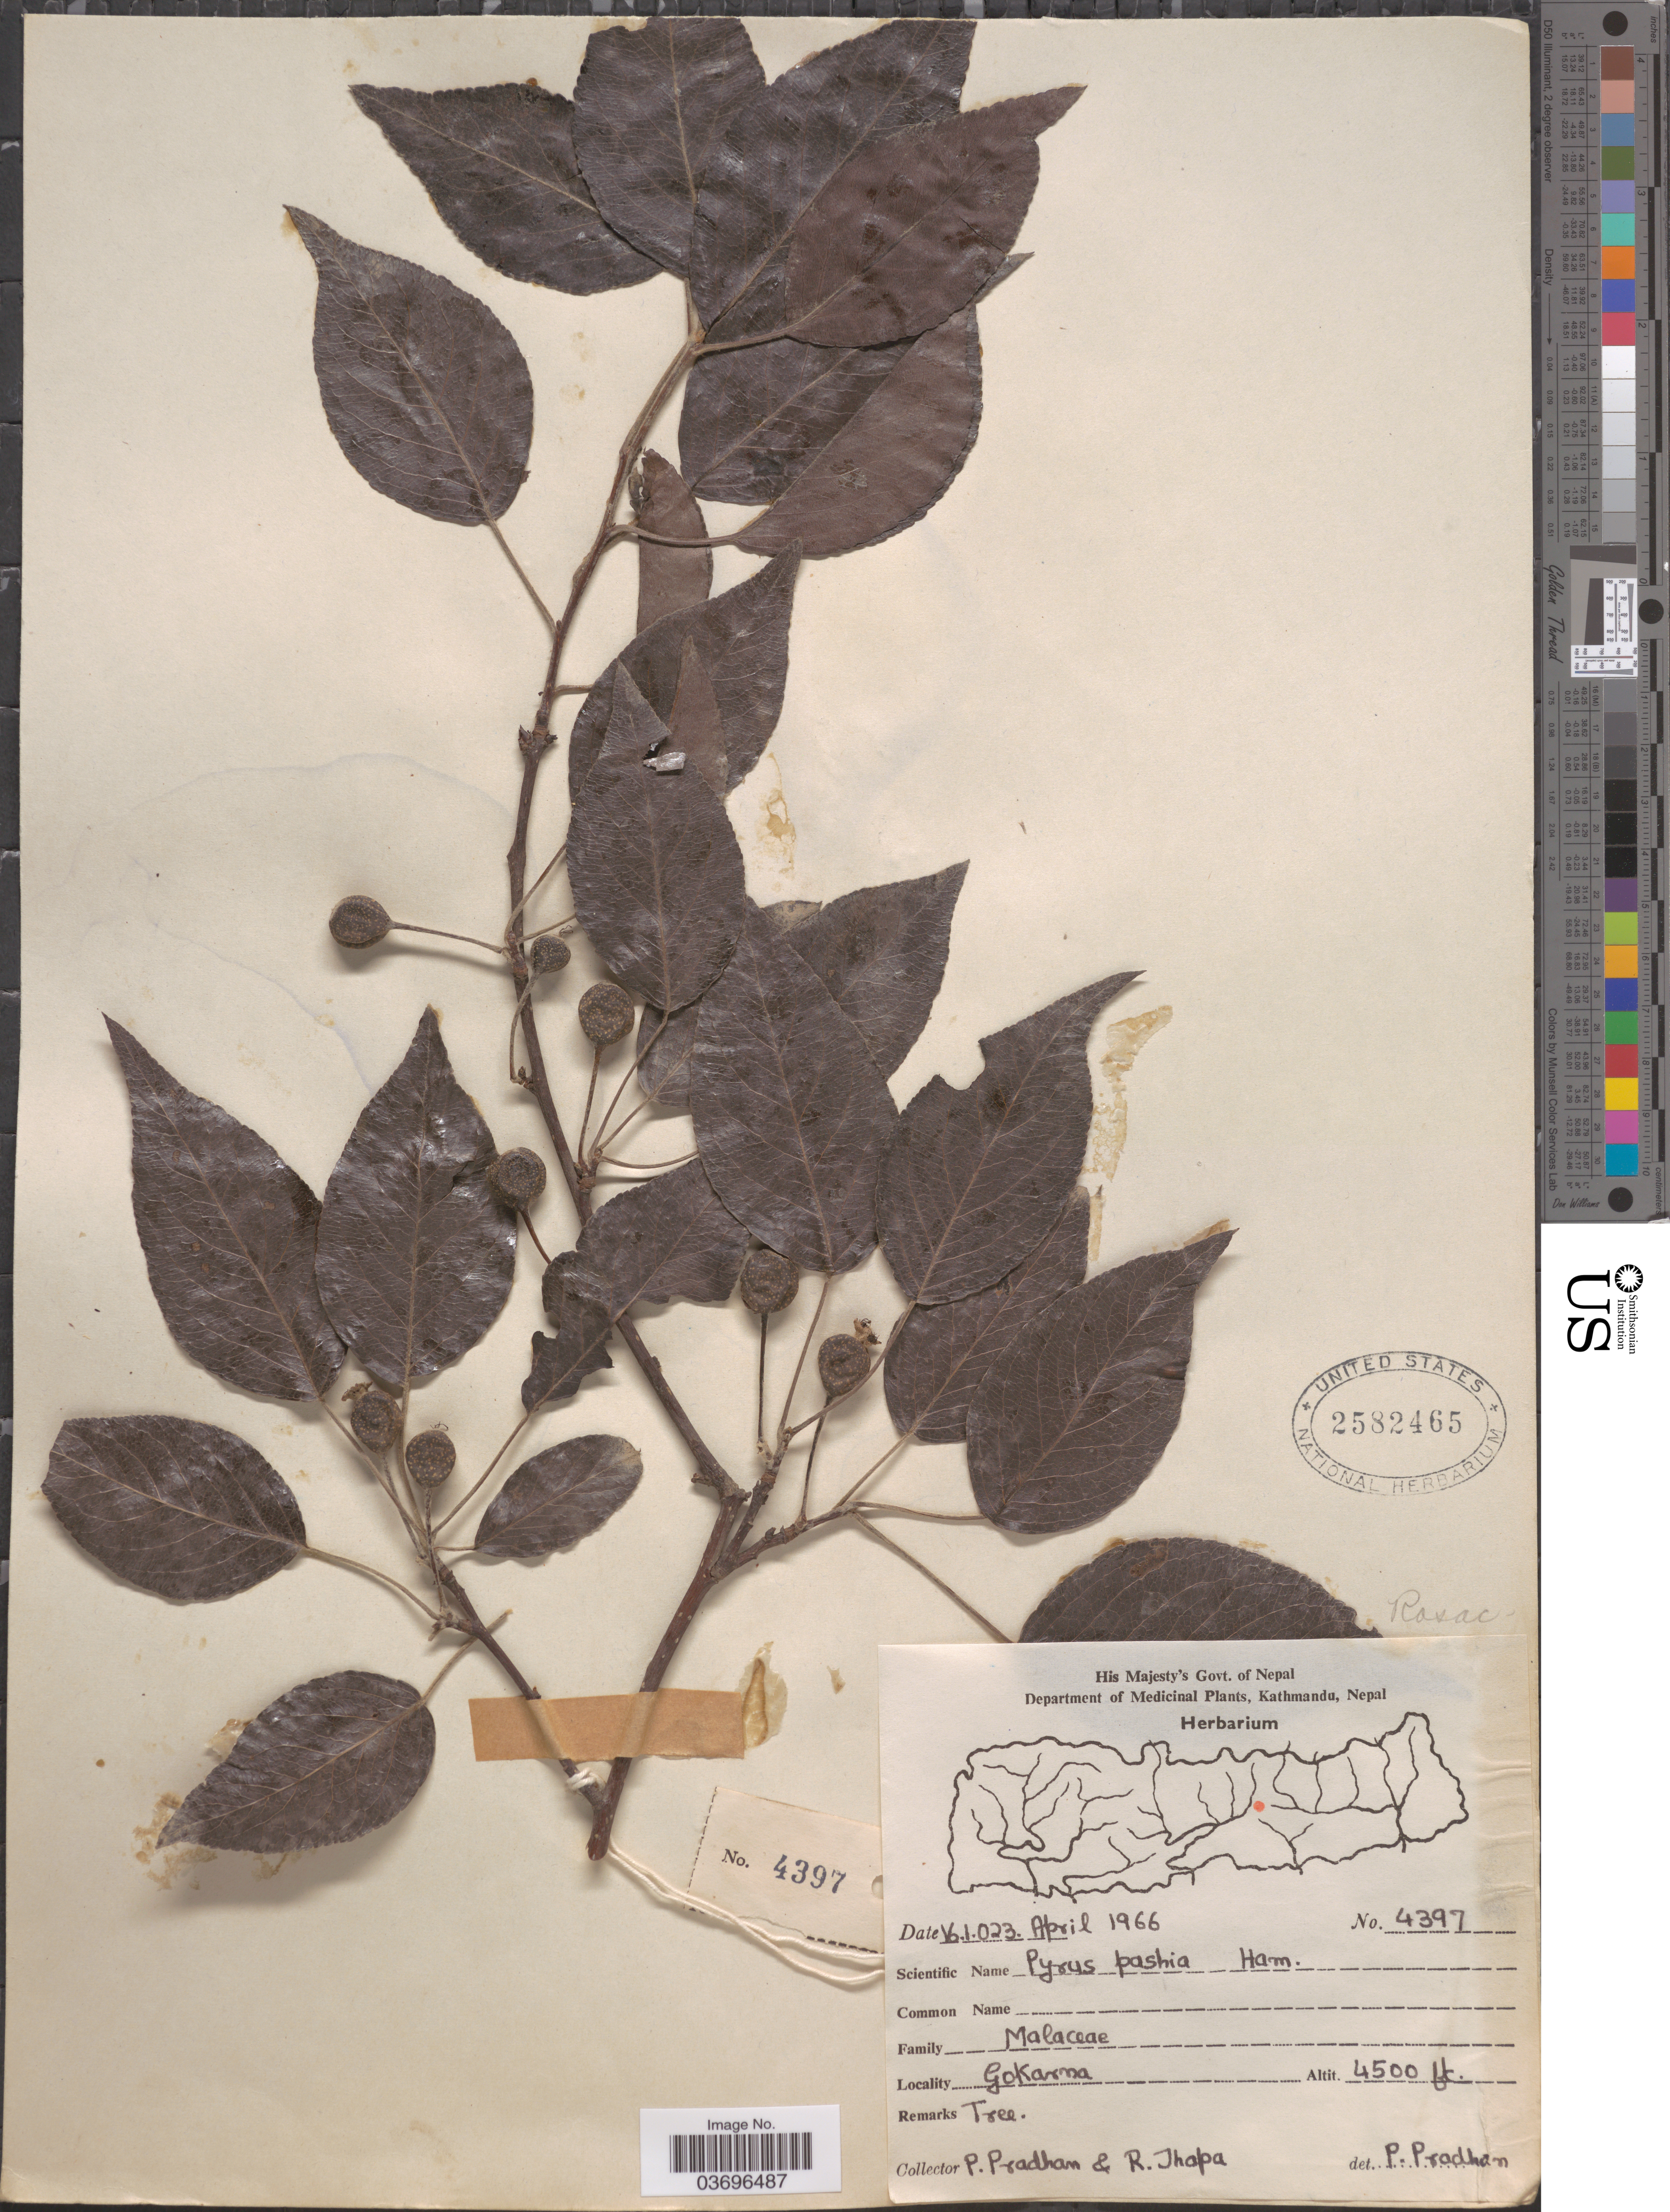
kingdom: Plantae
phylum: Tracheophyta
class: Magnoliopsida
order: Rosales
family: Rosaceae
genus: Pyrus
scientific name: Pyrus pashia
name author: Buch.-Ham. ex D. Don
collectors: P. Pradhan & R. Thapa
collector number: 4397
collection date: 1966-04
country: Nepal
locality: Gokarna.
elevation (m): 1372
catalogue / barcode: US 2582465